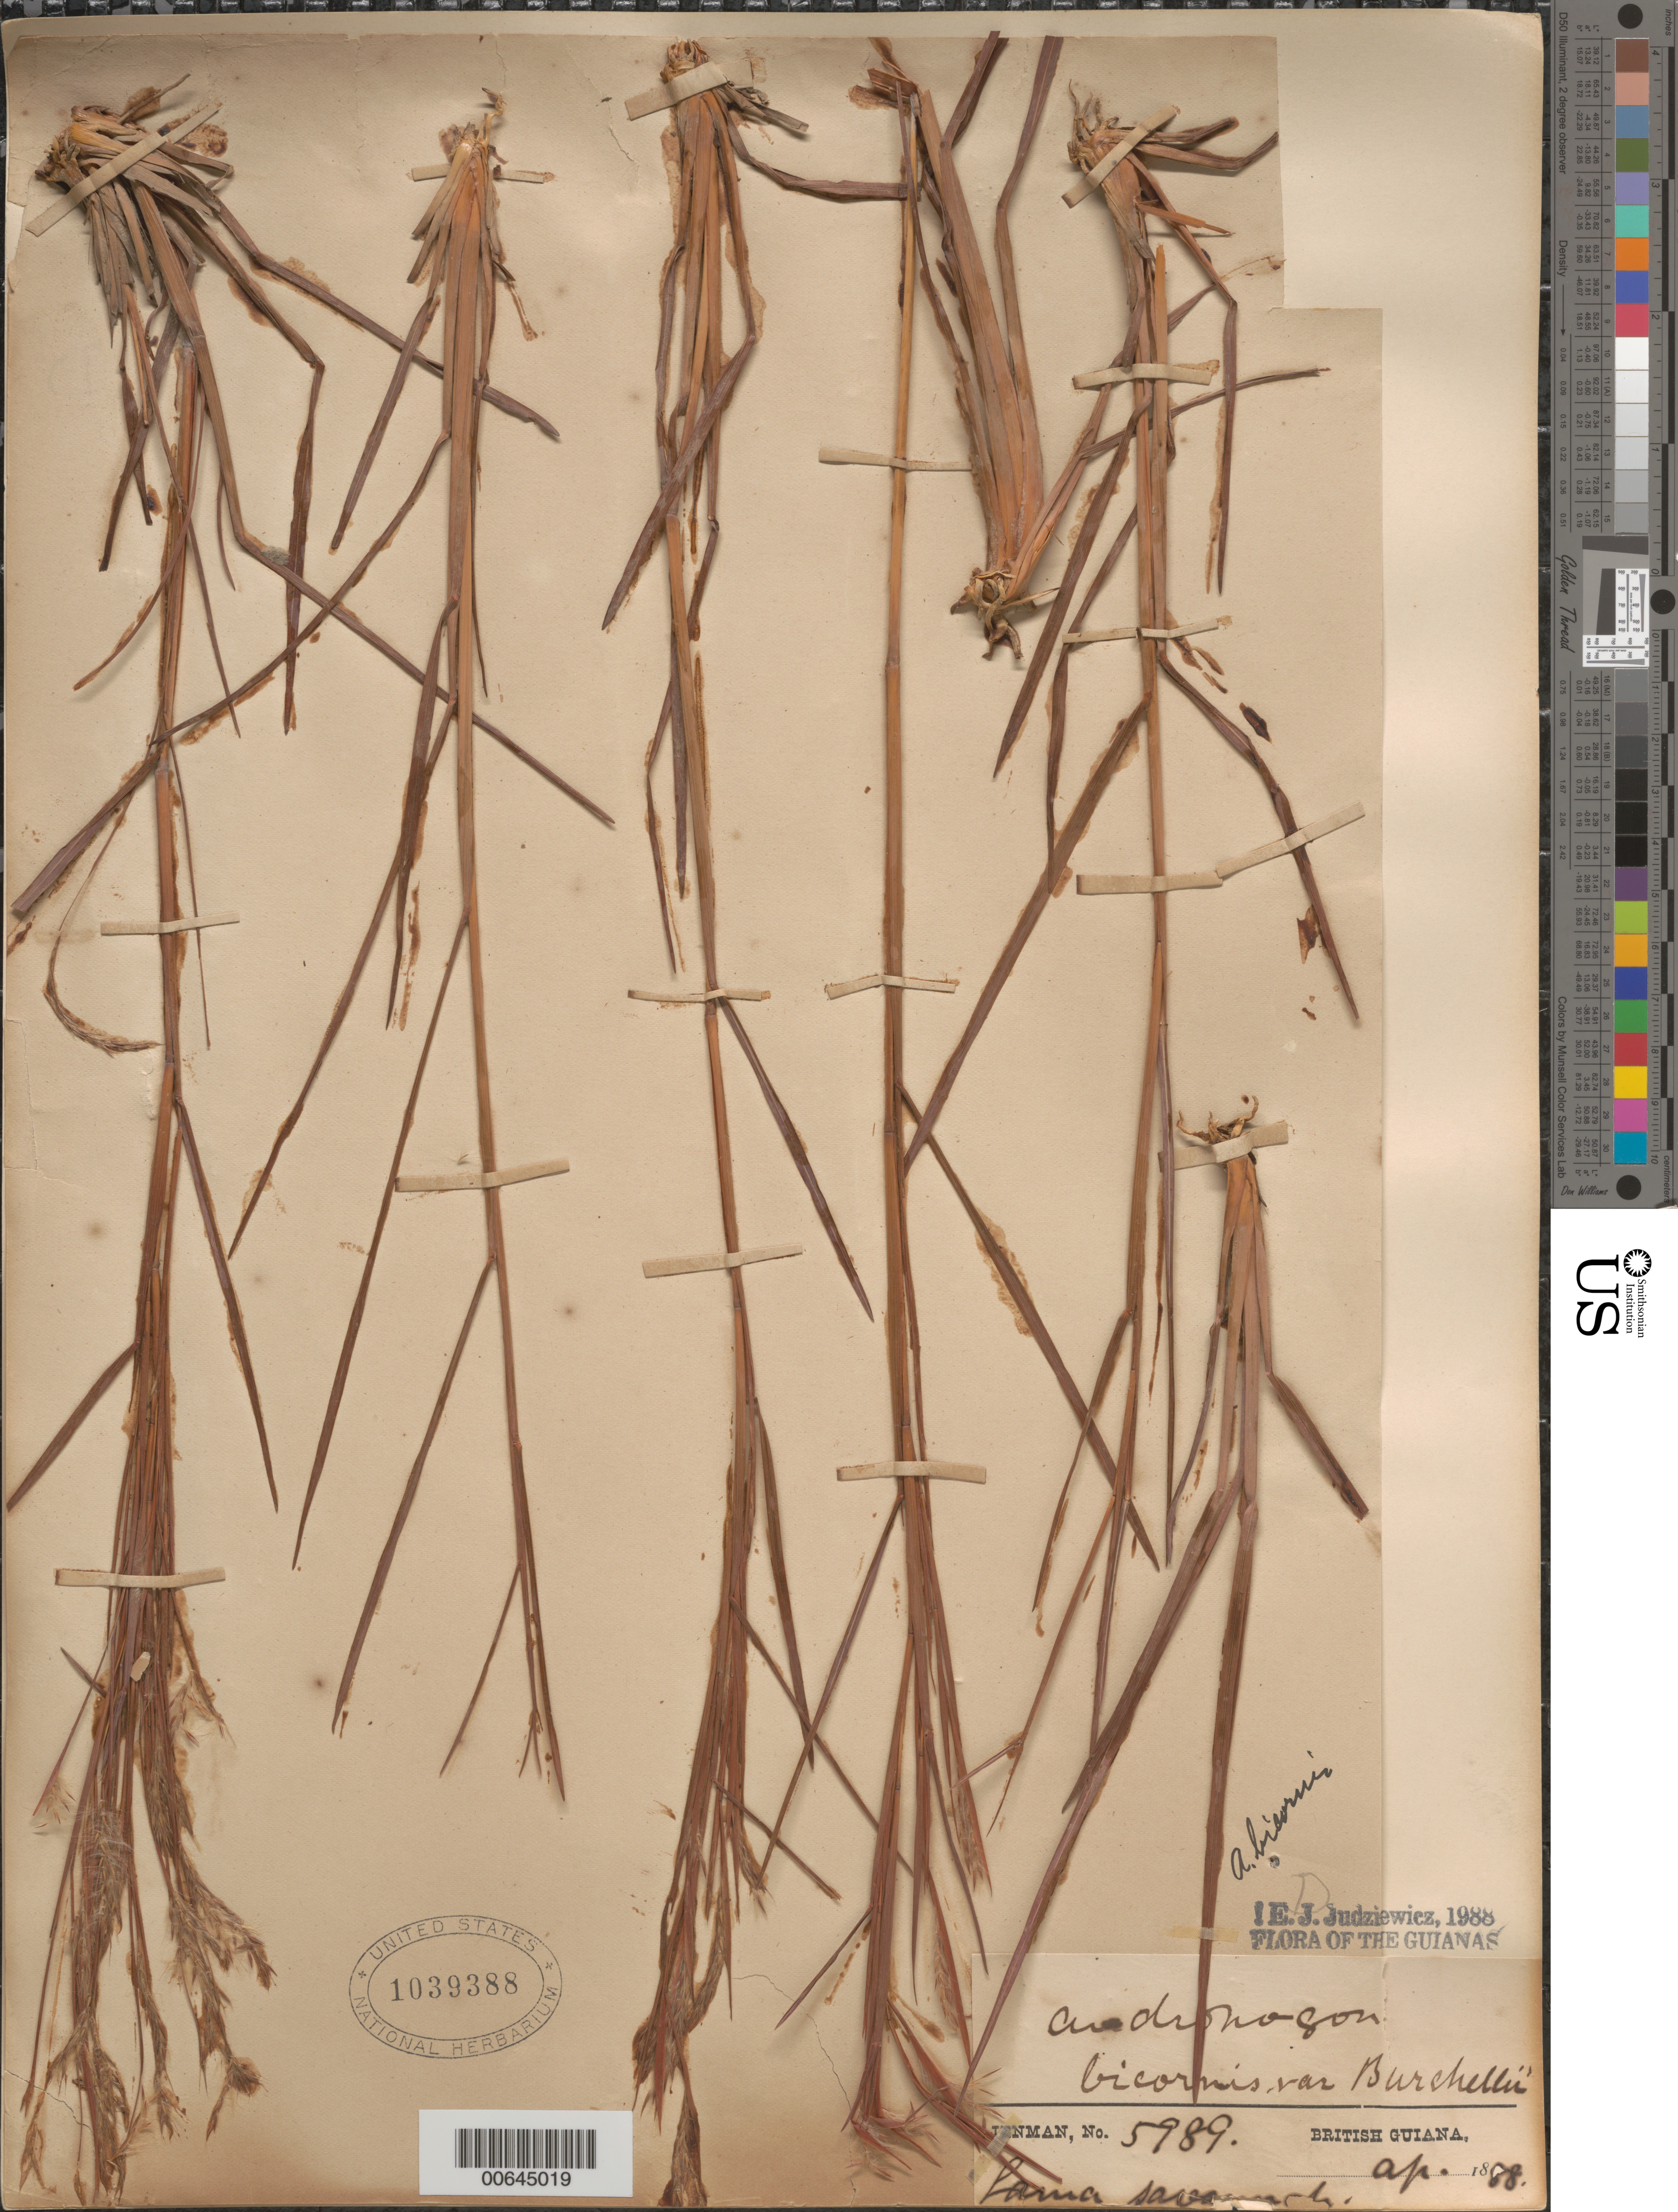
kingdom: Plantae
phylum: Tracheophyta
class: Liliopsida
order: Poales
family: Poaceae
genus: Andropogon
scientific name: Andropogon bicornis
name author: L.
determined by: Judziewicz, E. J.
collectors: G. S. Jenman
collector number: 5989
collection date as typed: April 1888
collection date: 1888-04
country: Guyana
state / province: Demerara-Mahaica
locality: Lama Savanna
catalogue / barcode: US 1039388